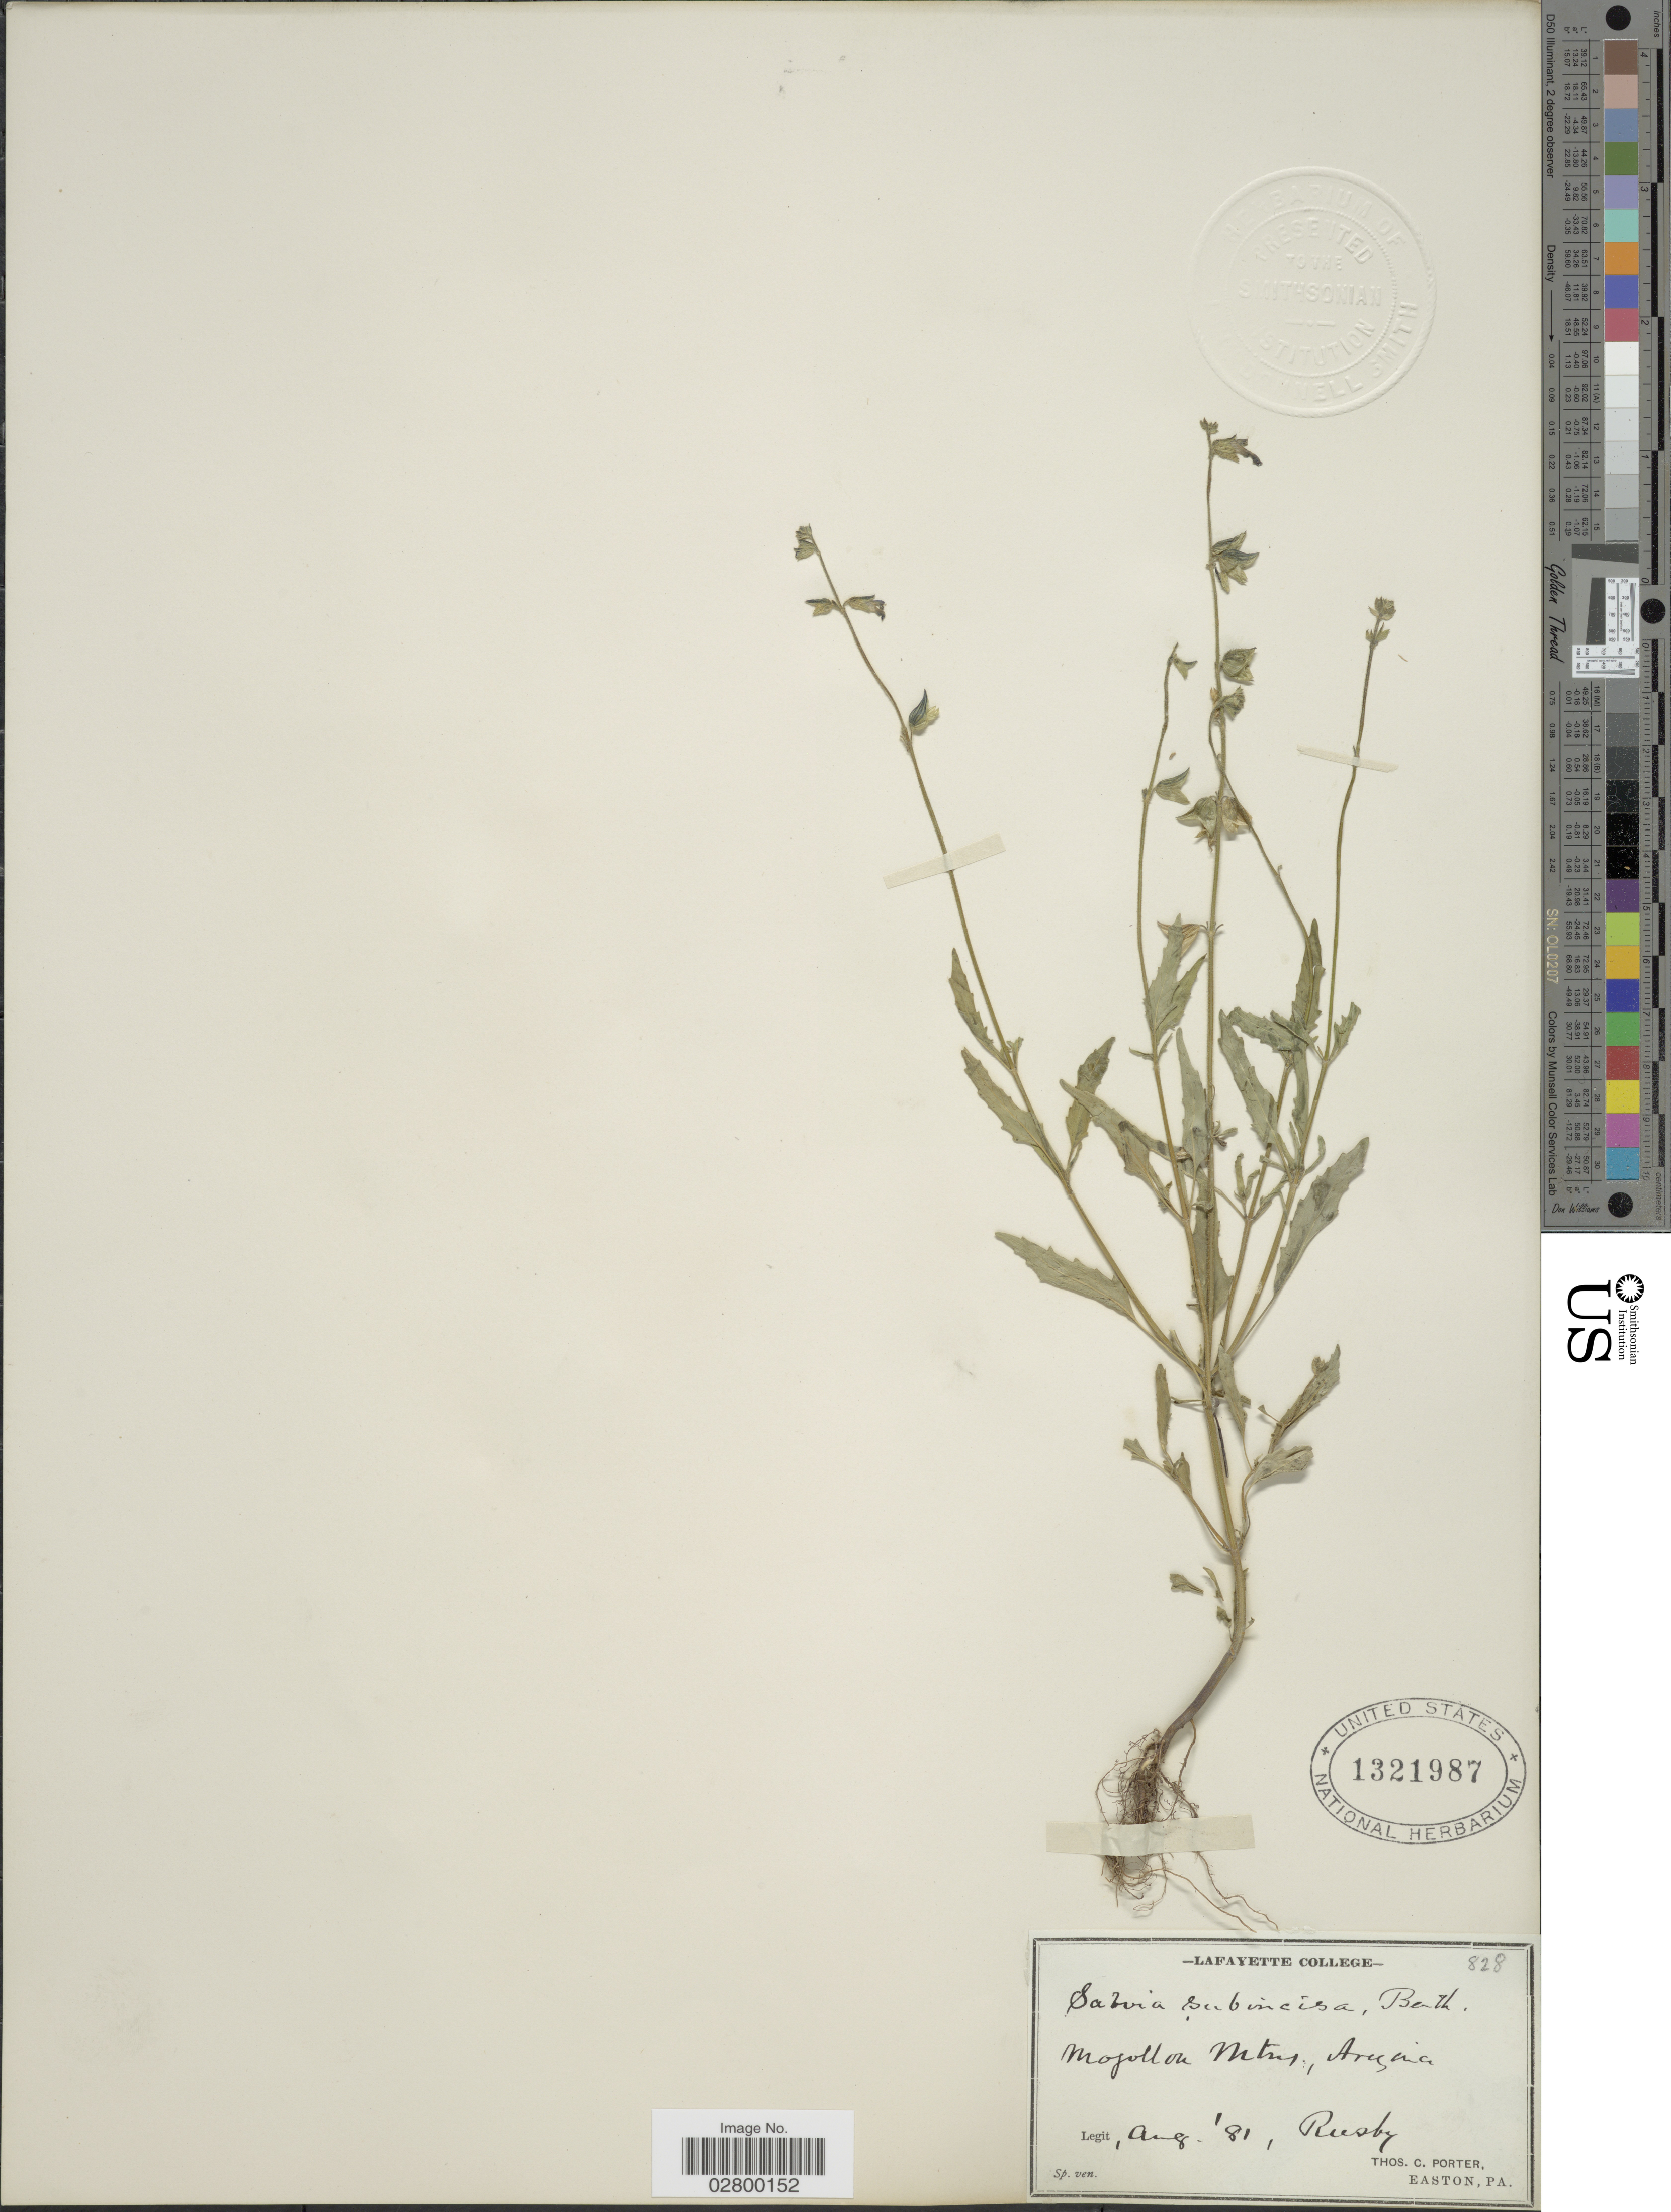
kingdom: Plantae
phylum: Tracheophyta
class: Magnoliopsida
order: Lamiales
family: Lamiaceae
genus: Salvia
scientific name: Salvia subincisa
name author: Benth.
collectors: H. H. Rusby & T. Porter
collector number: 828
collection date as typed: Transcribed d/m/y: /8/81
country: United States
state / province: Arizona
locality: Mogollon Mts.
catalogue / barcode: US 1321987